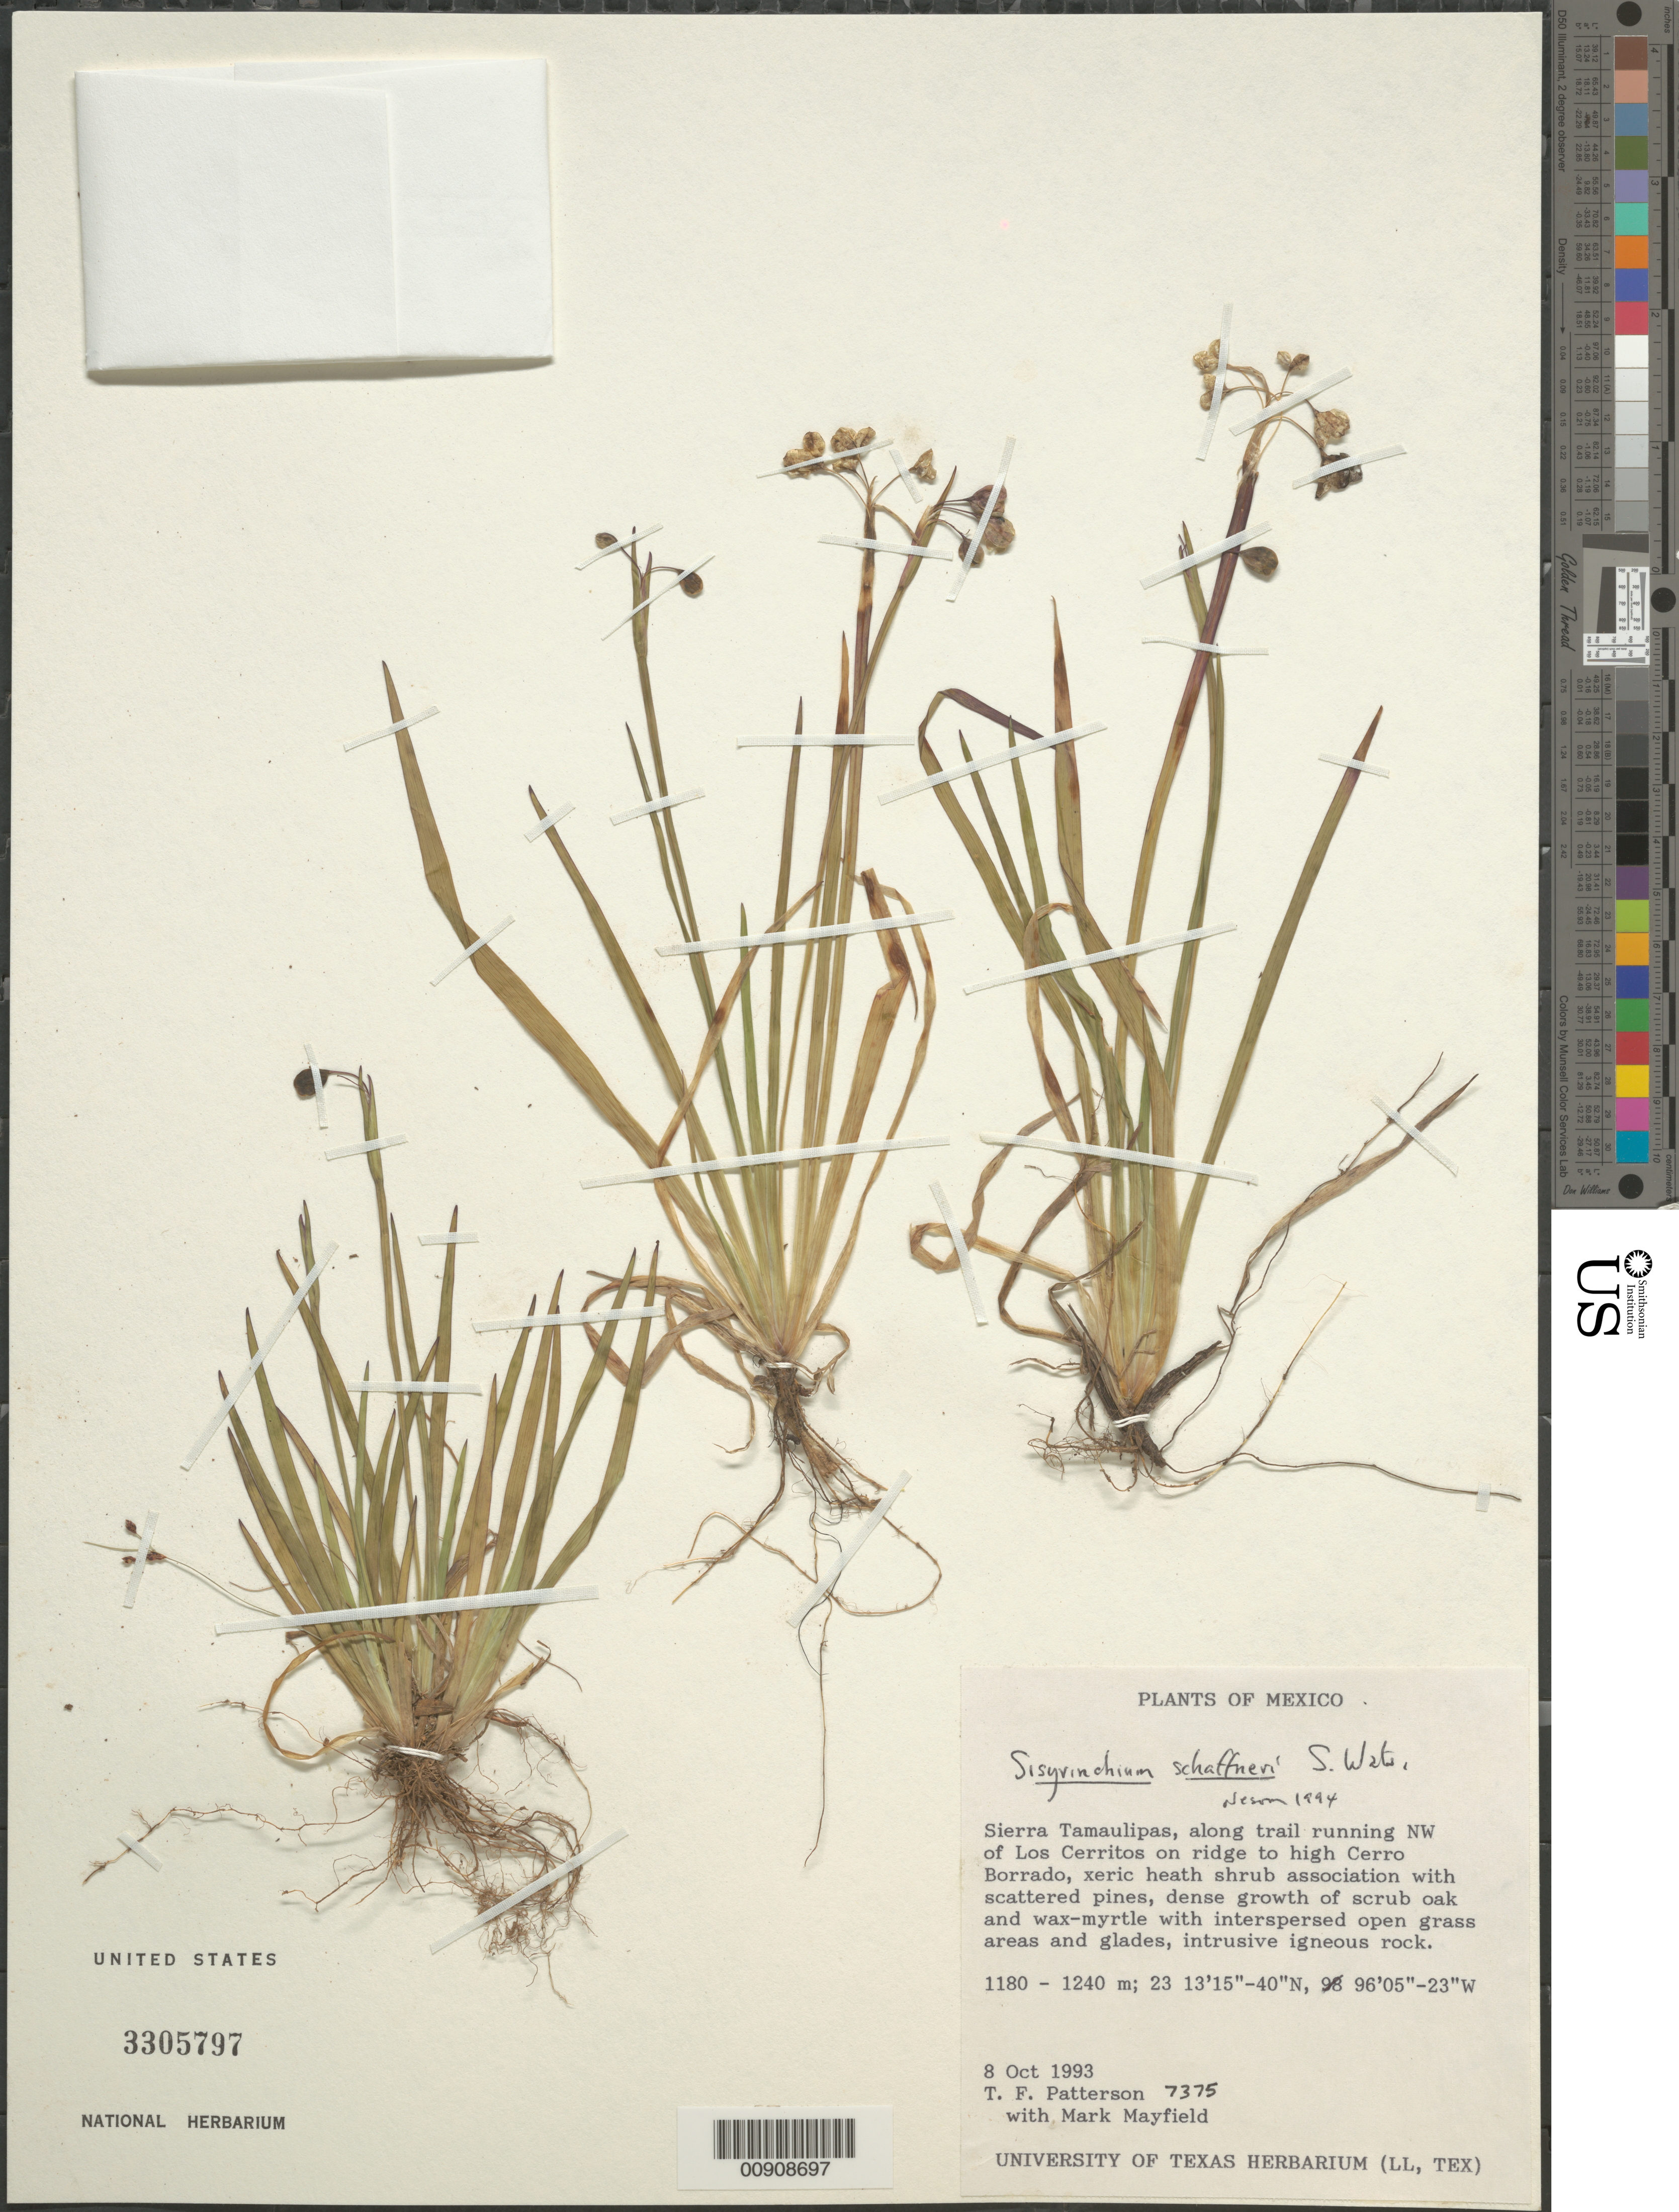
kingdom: Plantae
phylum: Tracheophyta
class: Liliopsida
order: Asparagales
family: Iridaceae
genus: Sisyrinchium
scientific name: Sisyrinchium schaffneri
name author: S. Watson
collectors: T. Patterson & M. Mayfield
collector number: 7375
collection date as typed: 08 Oct 1993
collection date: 1993-10-08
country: Mexico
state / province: Tamaulipas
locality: Sierra Tamaulipas, along trail running NW of Los Cerritos on ridge to high Cerro Borrado.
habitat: Xeric heath shrub association with scattered pines, dense growth of scrub oak and wax-myrtle with interspersed open grass areas and glades, intrusive igneous rock.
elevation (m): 1240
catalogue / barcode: US 3305797